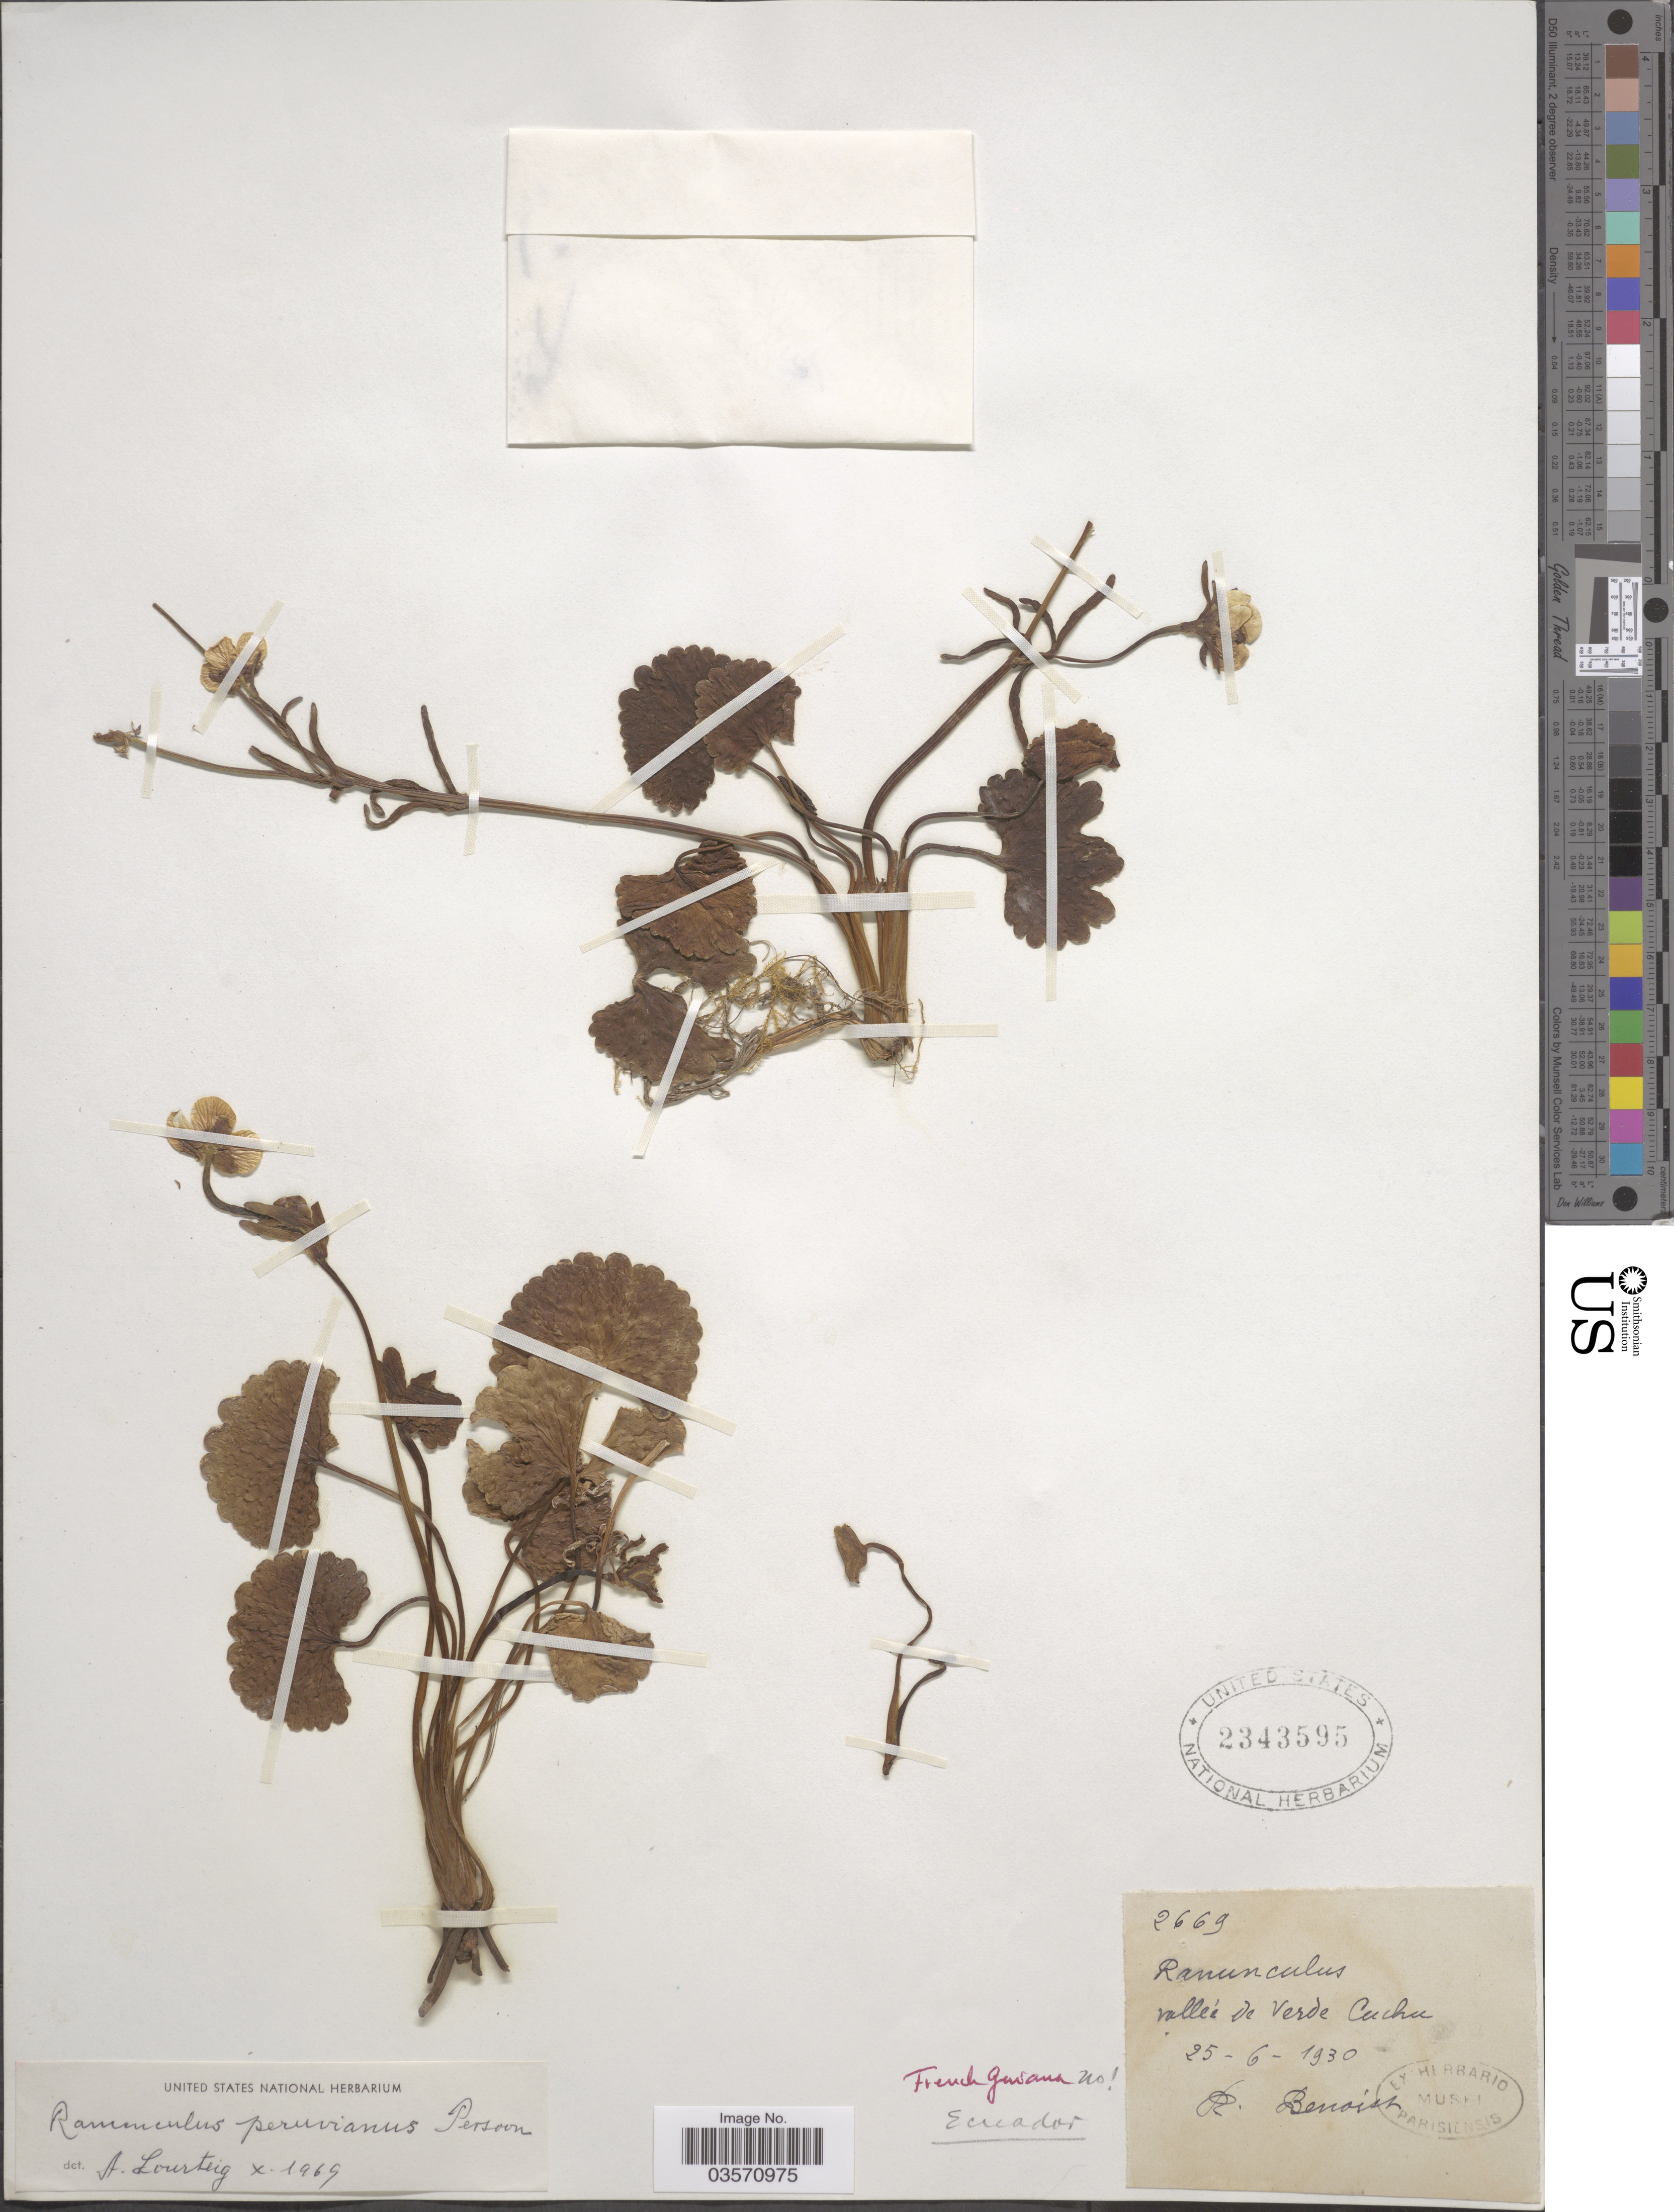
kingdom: Plantae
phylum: Tracheophyta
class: Magnoliopsida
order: Ranunculales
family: Ranunculaceae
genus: Ranunculus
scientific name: Ranunculus peruvianus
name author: Pers.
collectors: R. Benoist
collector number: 2669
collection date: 1930-06-25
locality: Vallée de Verde Cuchu.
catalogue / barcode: US 2343595